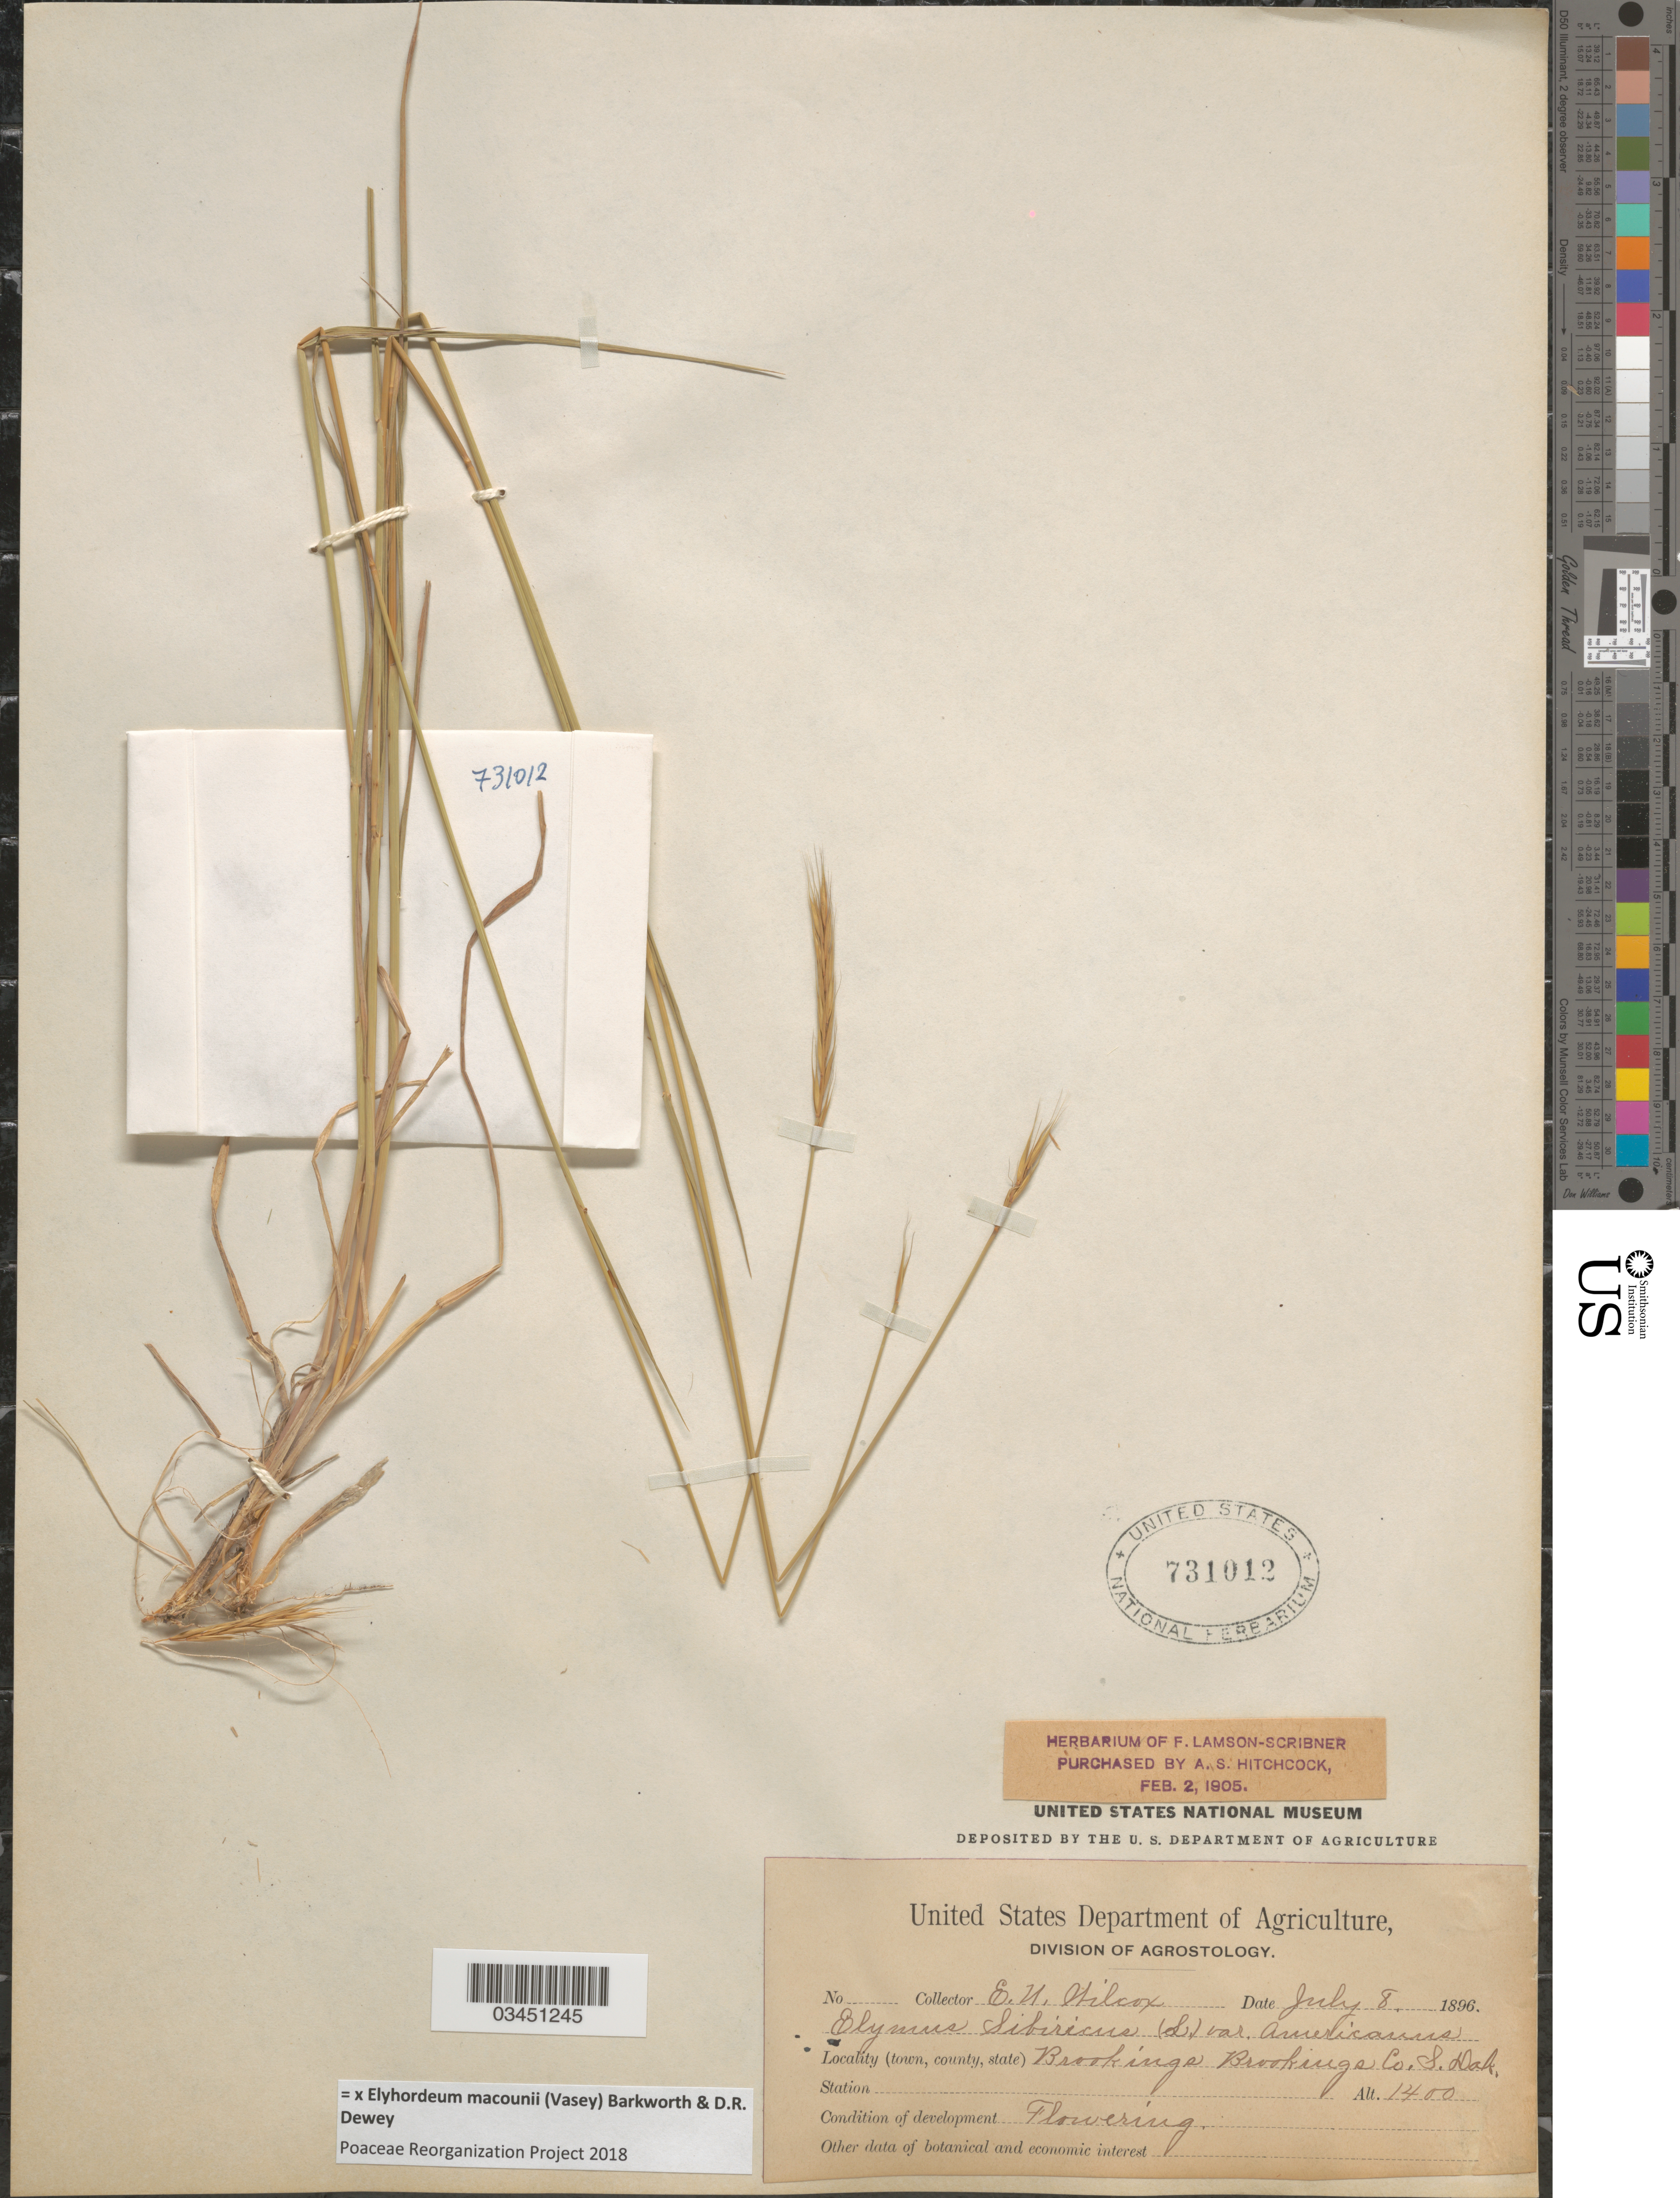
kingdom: Plantae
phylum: Tracheophyta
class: Liliopsida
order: Poales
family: Poaceae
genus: Elyhordeum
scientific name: x Elyhordeum macounii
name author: (Vasey) Barkworth & Dewey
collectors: E. Wilcox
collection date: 1896-07-08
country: United States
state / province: South Dakota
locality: Brookings, Brookings Co.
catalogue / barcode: US 731012